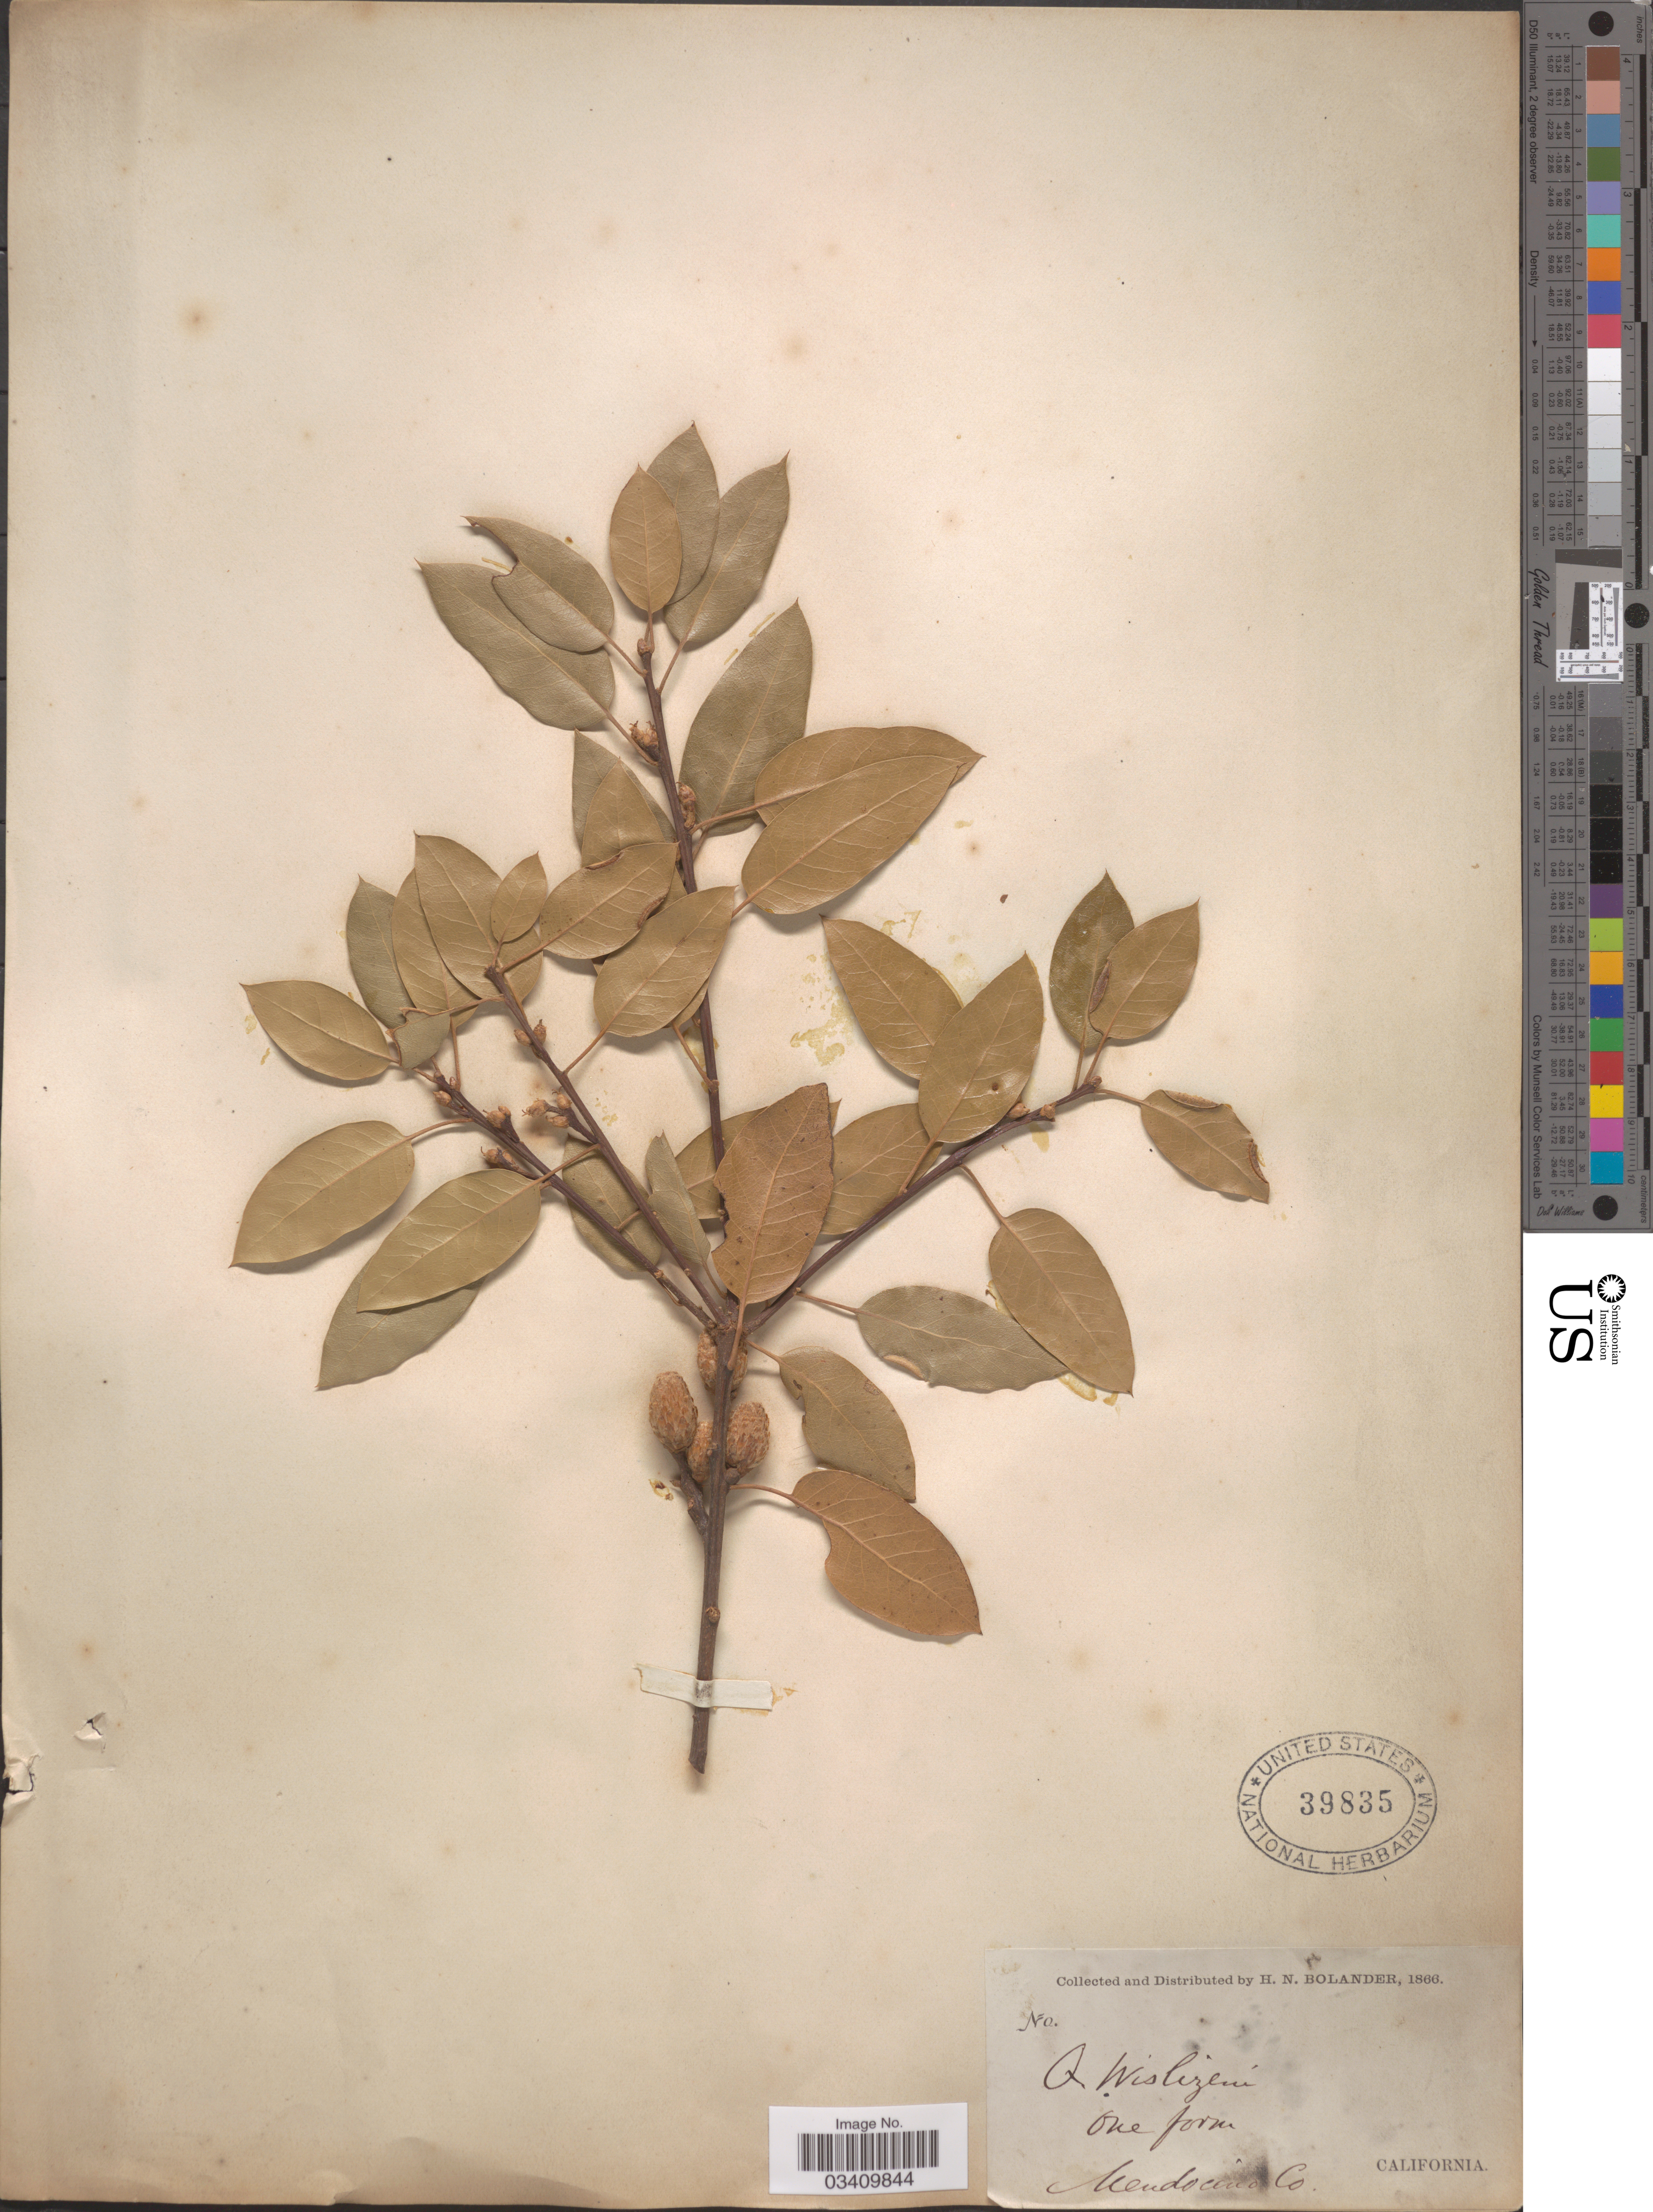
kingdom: Plantae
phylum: Tracheophyta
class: Magnoliopsida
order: Fagales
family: Fagaceae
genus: Quercus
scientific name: Quercus wislizeni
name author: A. DC.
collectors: H. Bolander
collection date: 1866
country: United States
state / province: California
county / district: Mendocino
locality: Mendocino Co.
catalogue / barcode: US 39835